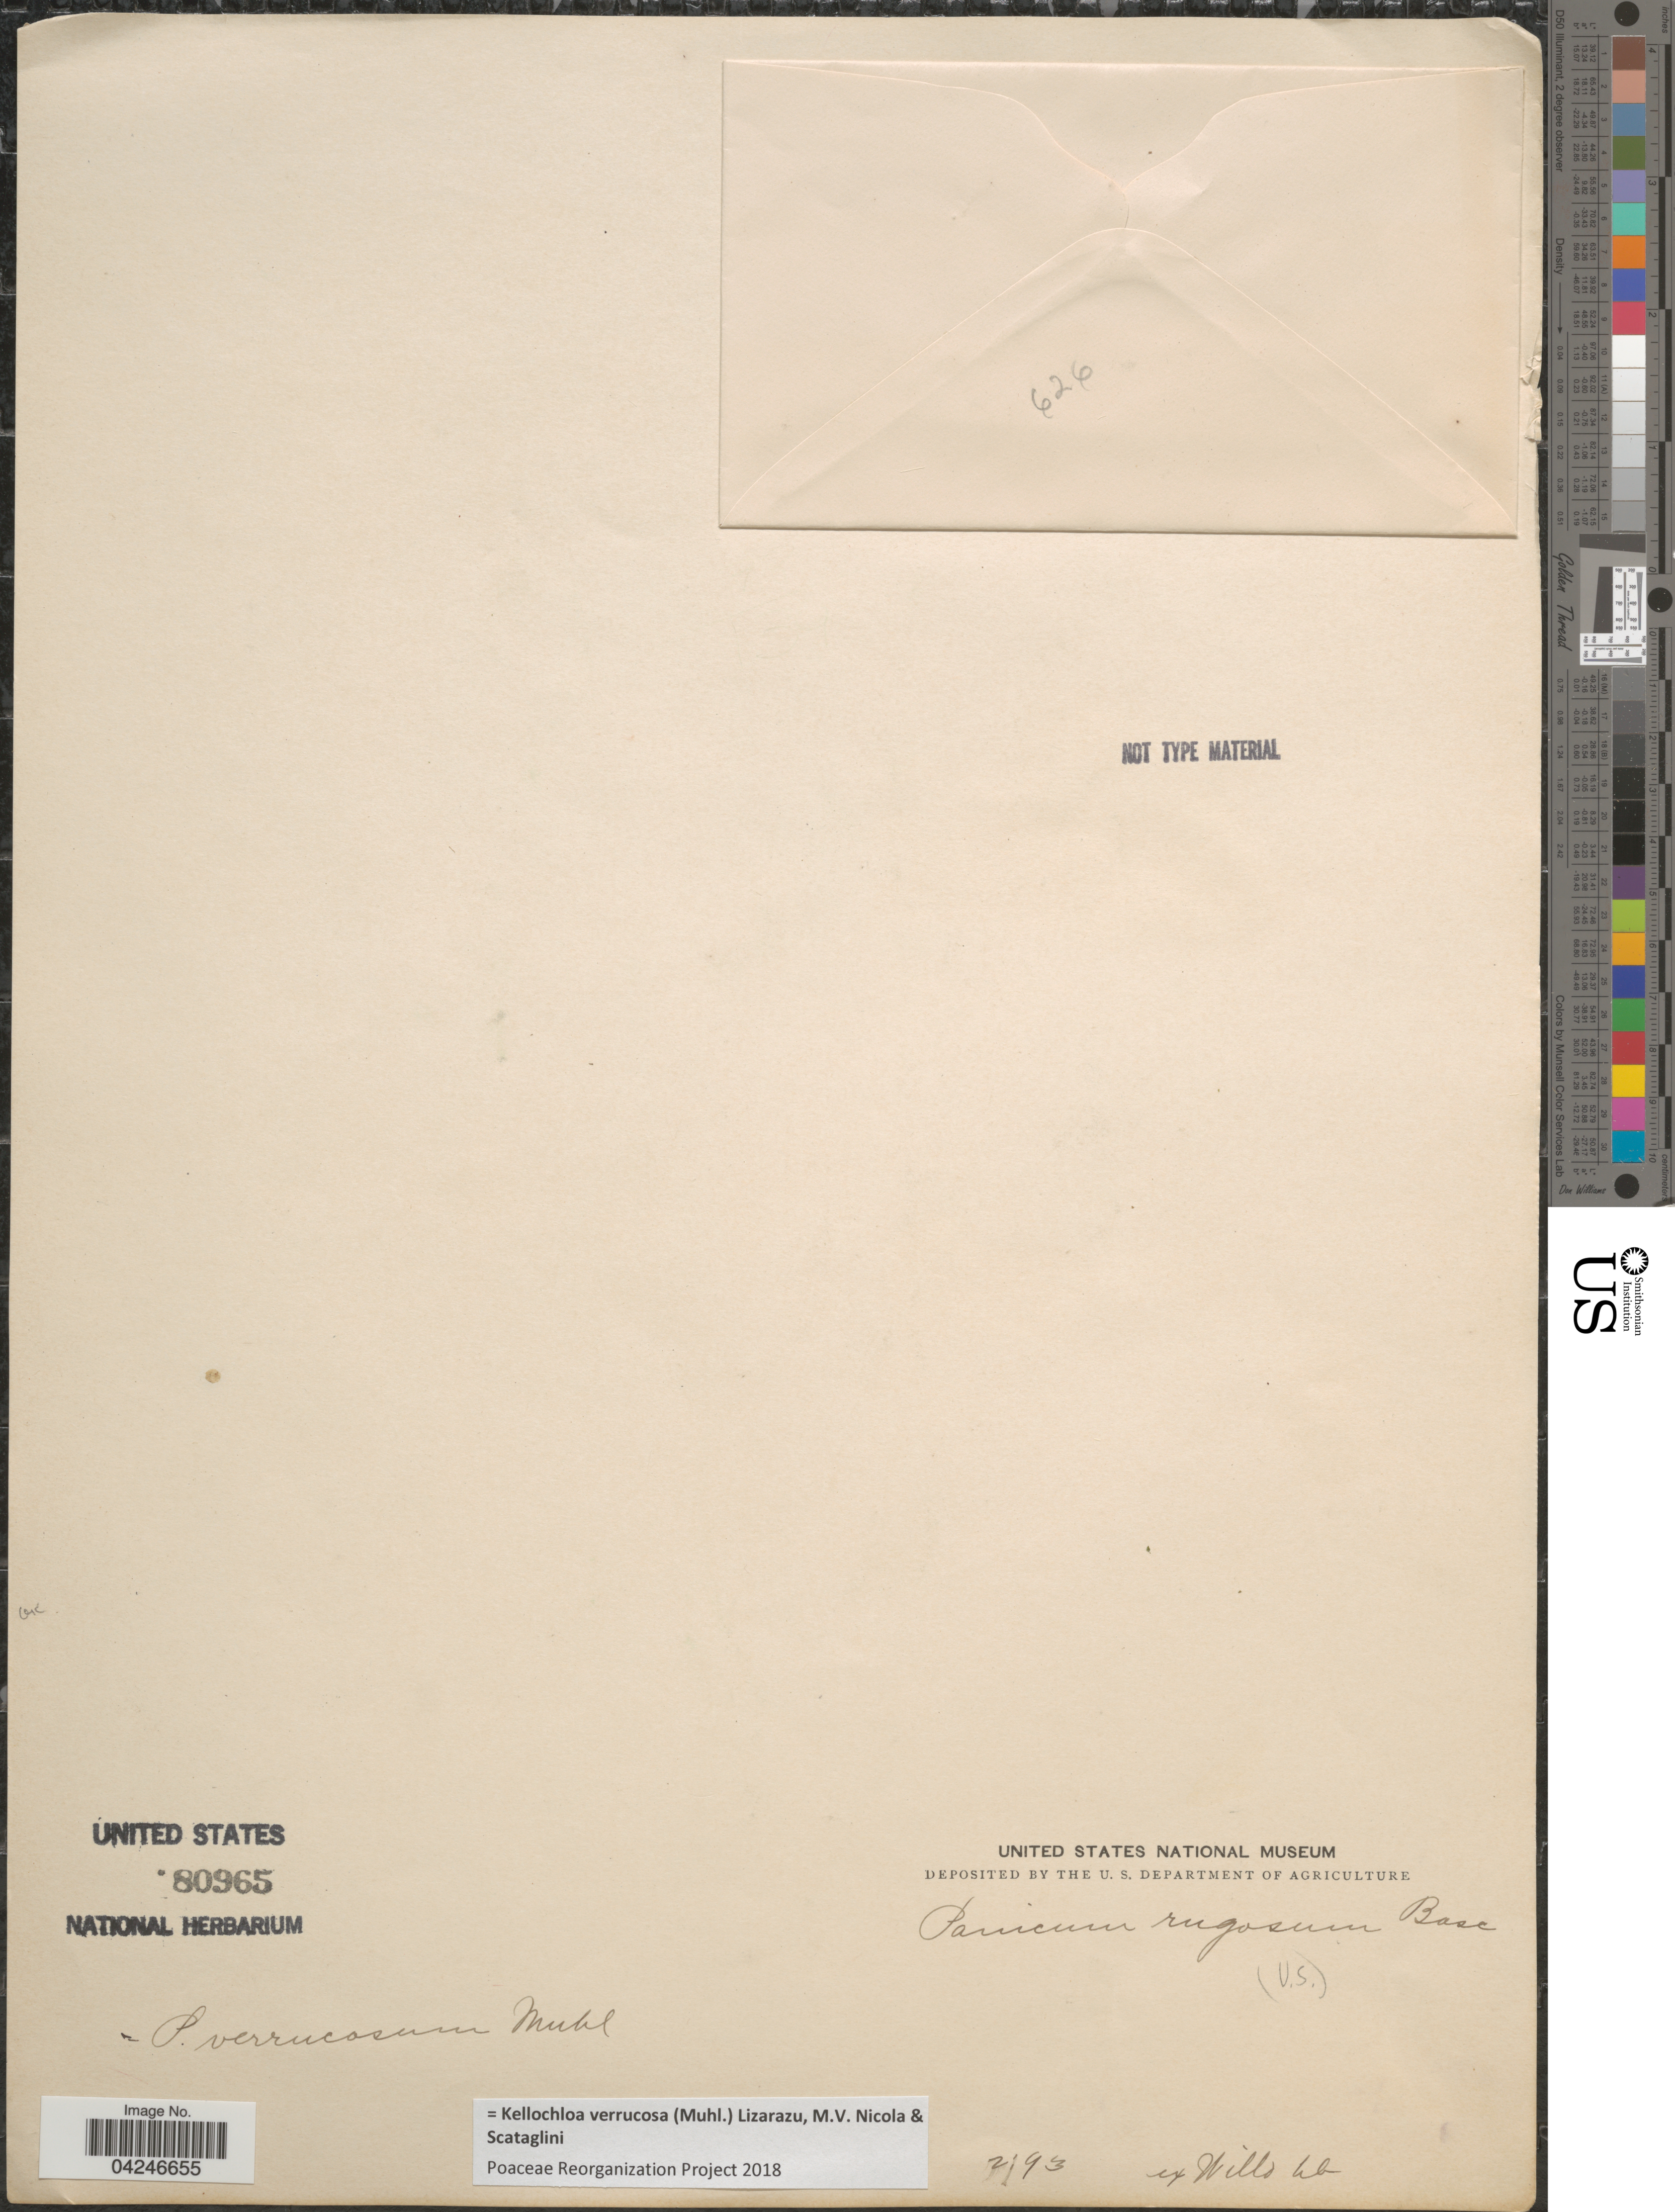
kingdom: Plantae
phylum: Tracheophyta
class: Liliopsida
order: Poales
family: Poaceae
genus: Kellochloa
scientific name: Kellochloa verrucosa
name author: (Muhl.) Lizarazu et al.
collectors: ex herb. Willdenow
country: United States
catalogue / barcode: US 80965